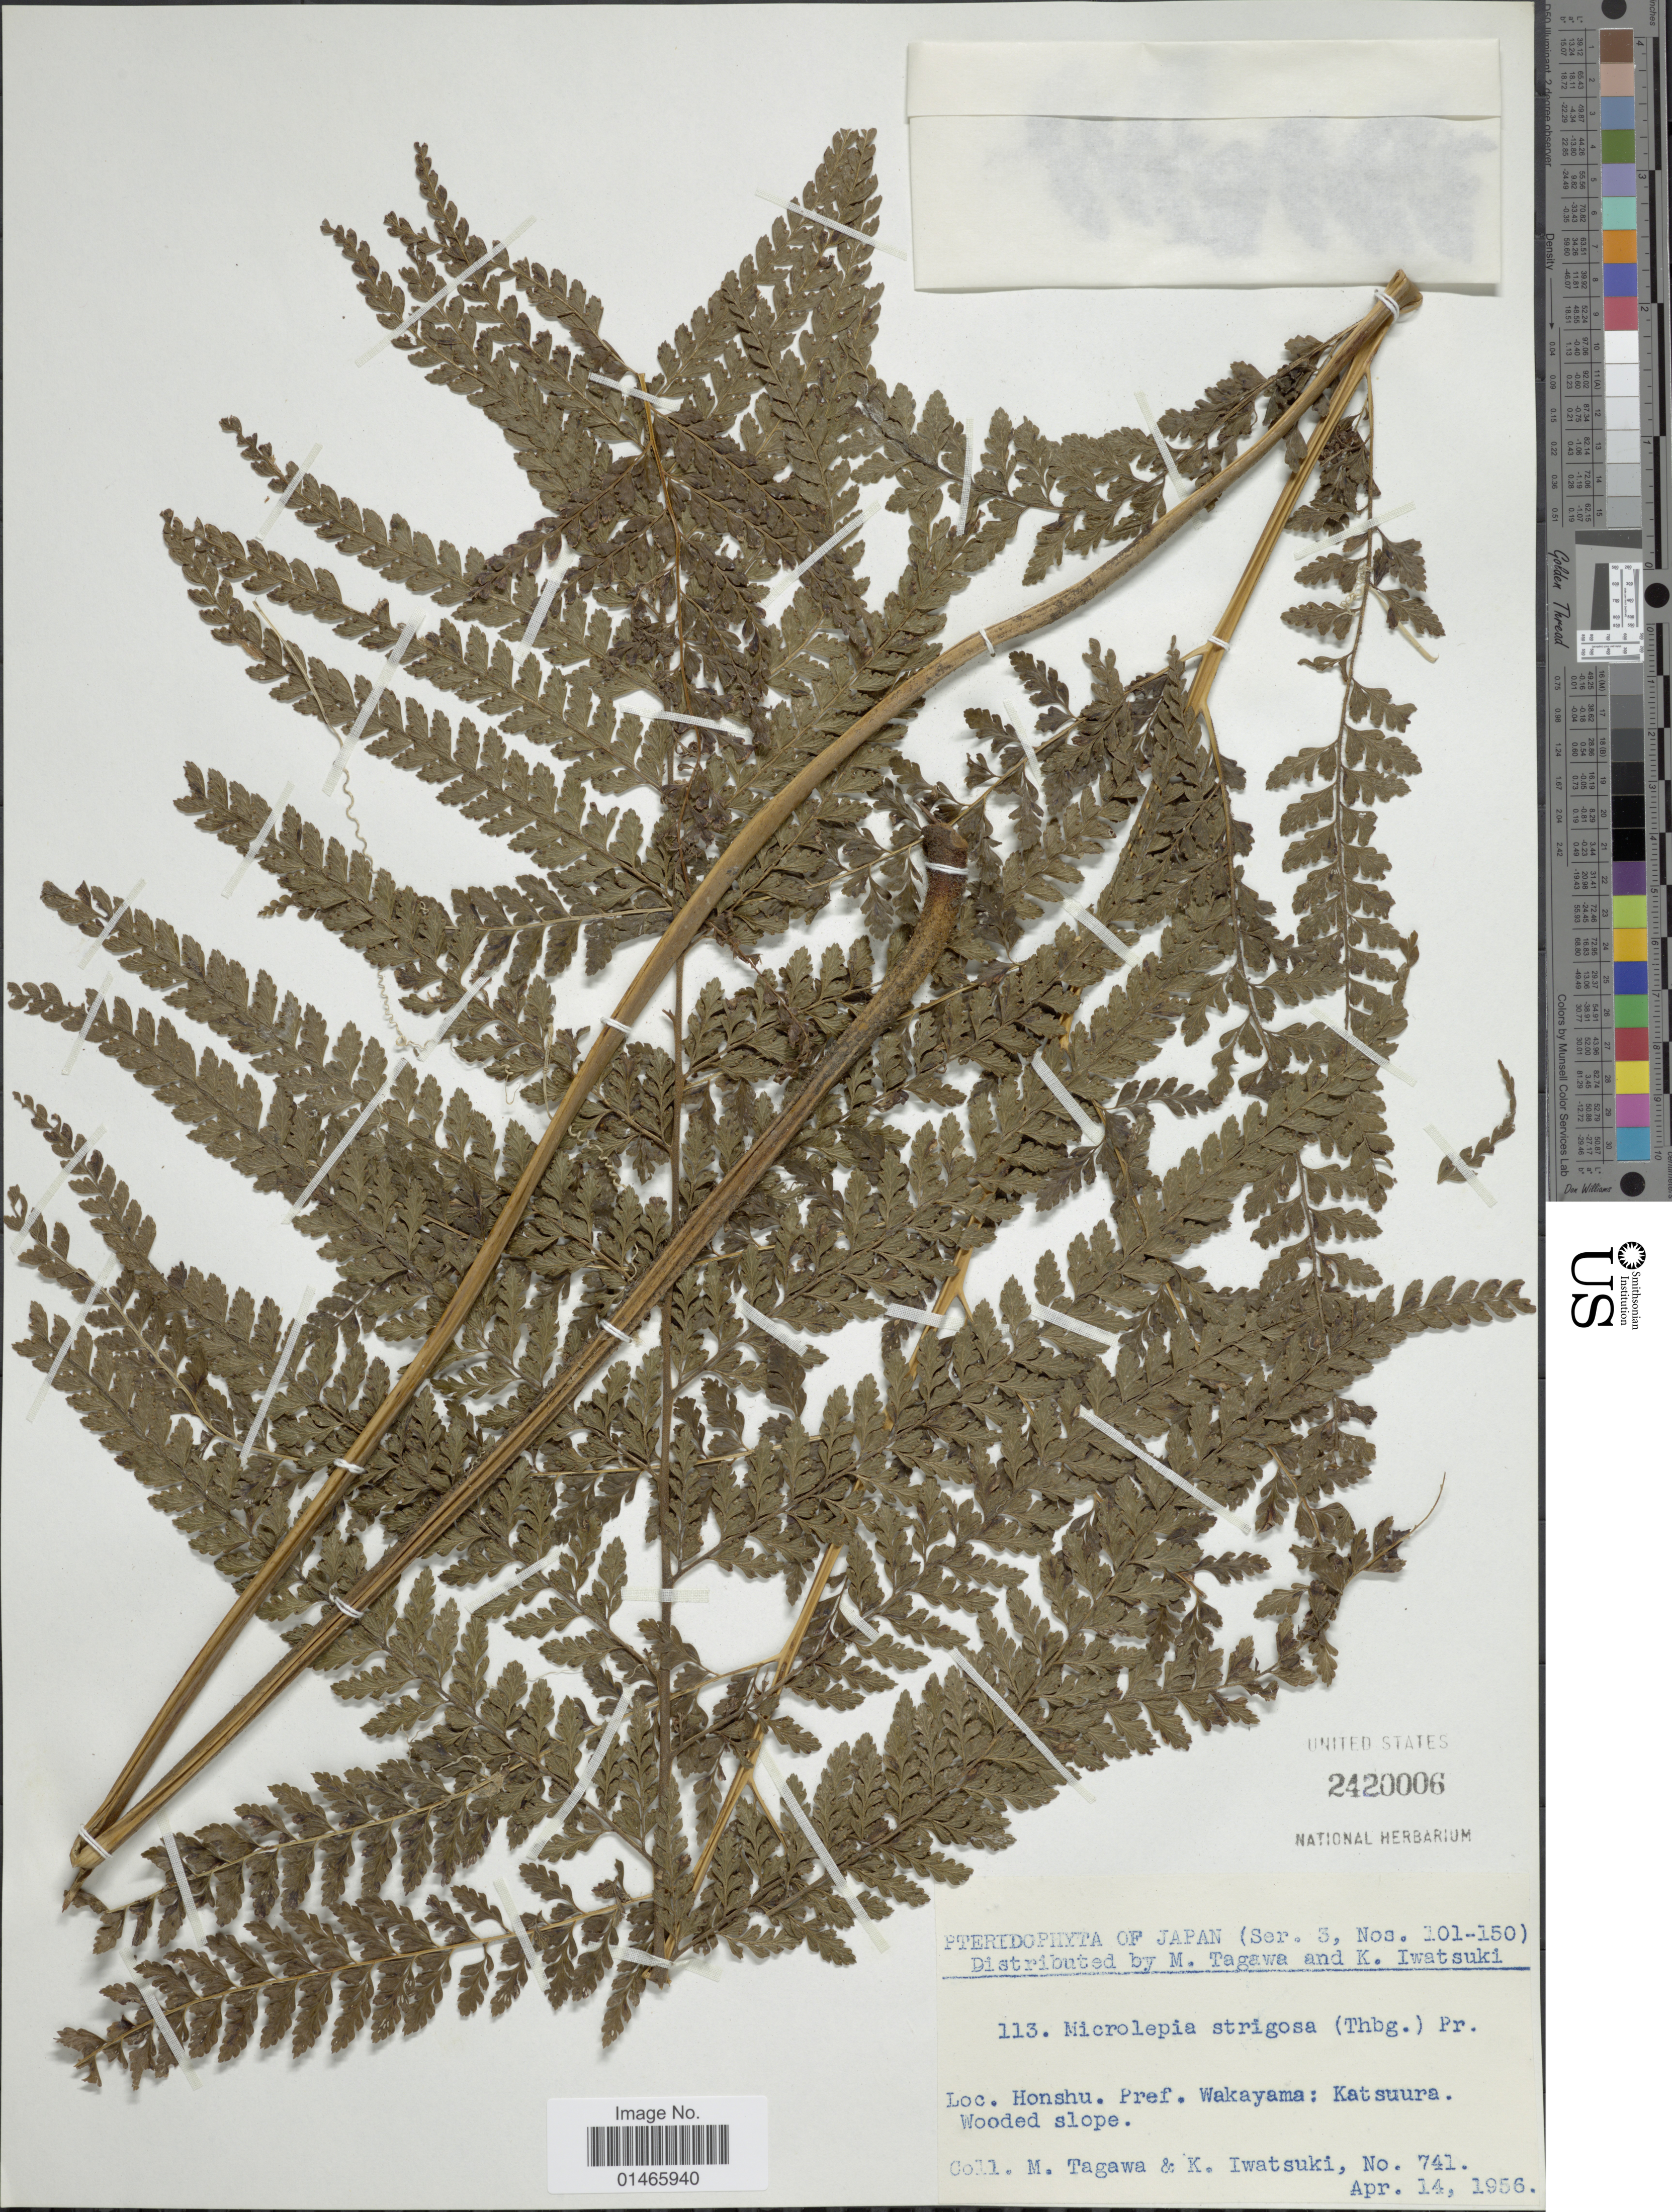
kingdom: Plantae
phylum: Tracheophyta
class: Polypodiopsida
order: Polypodiales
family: Dennstaedtiaceae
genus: Microlepia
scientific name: Microlepia strigosa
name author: (Thunb.) J. Presl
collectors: M. Tagawa & K. Iwatsuki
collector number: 741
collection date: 1956-04-14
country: Japan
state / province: Wakayama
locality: Honshu, Katsuura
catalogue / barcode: US 2420006